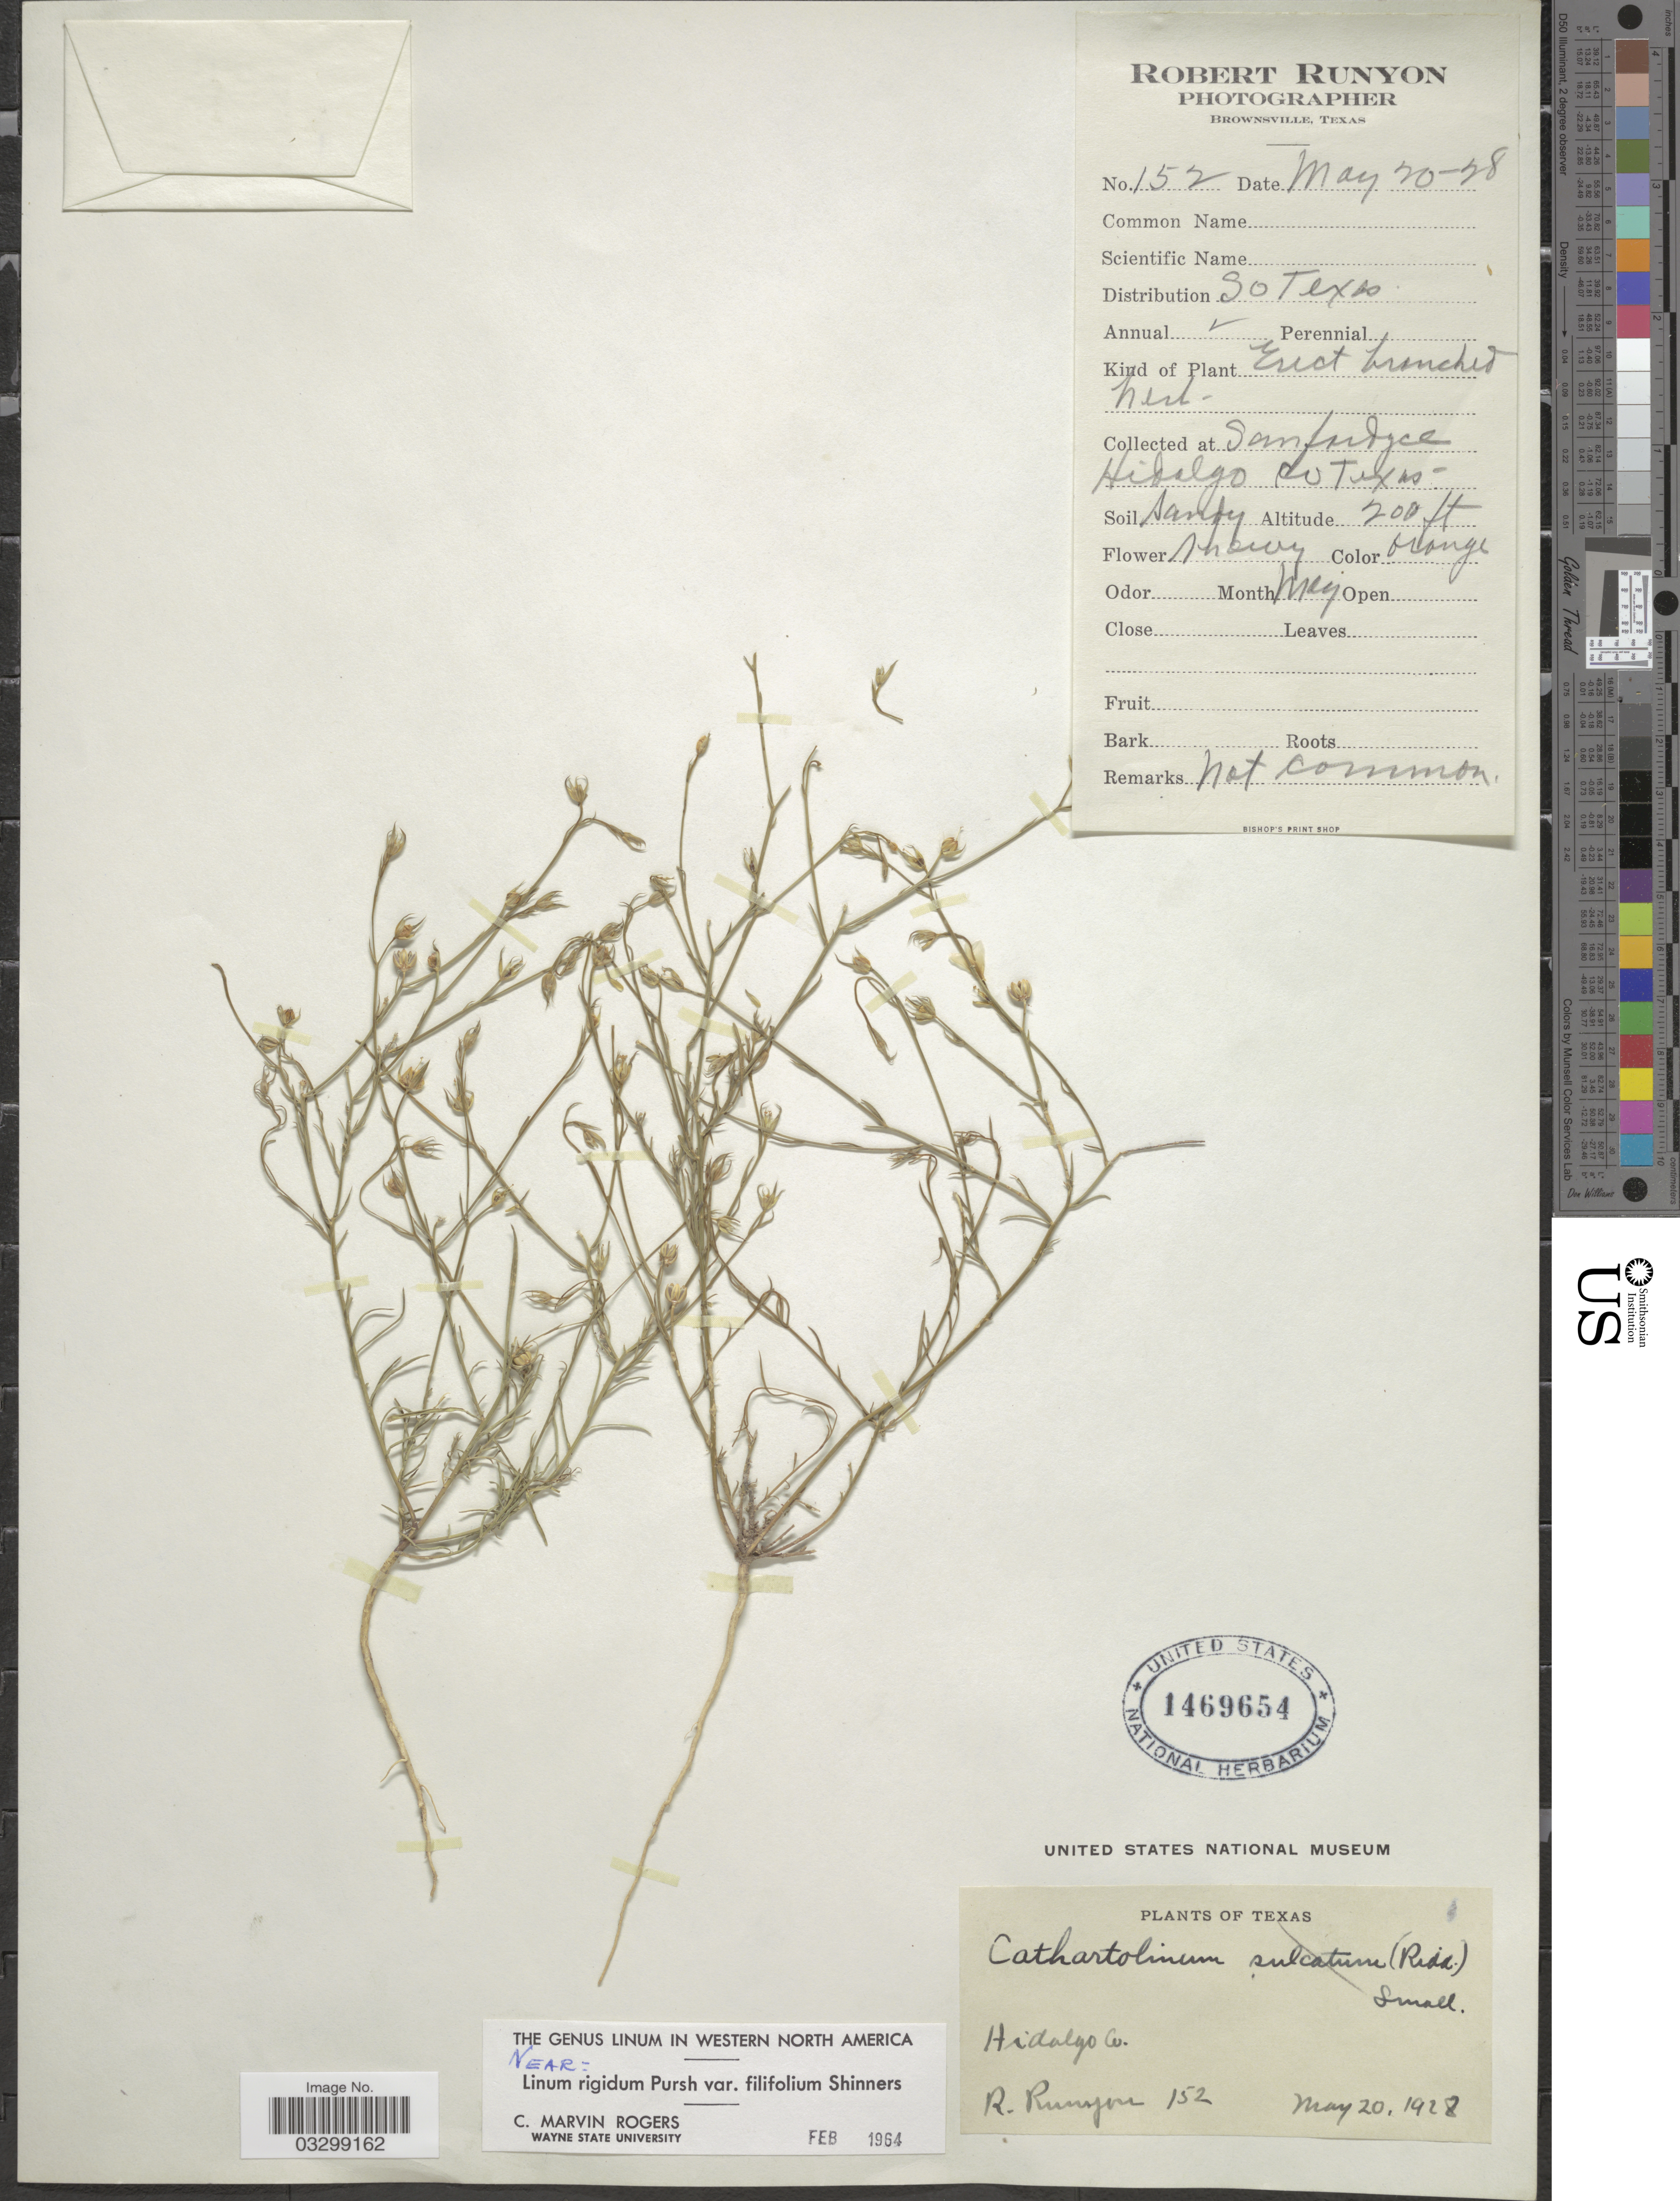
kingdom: Plantae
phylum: Tracheophyta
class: Magnoliopsida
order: Malpighiales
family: Linaceae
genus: Linum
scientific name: Linum rigidum var. filifolium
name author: Pursh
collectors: R. Runyon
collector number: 152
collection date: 1928-05-20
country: United States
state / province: Texas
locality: San fordyce Hidalgo Co.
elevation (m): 61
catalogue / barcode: US 1469654